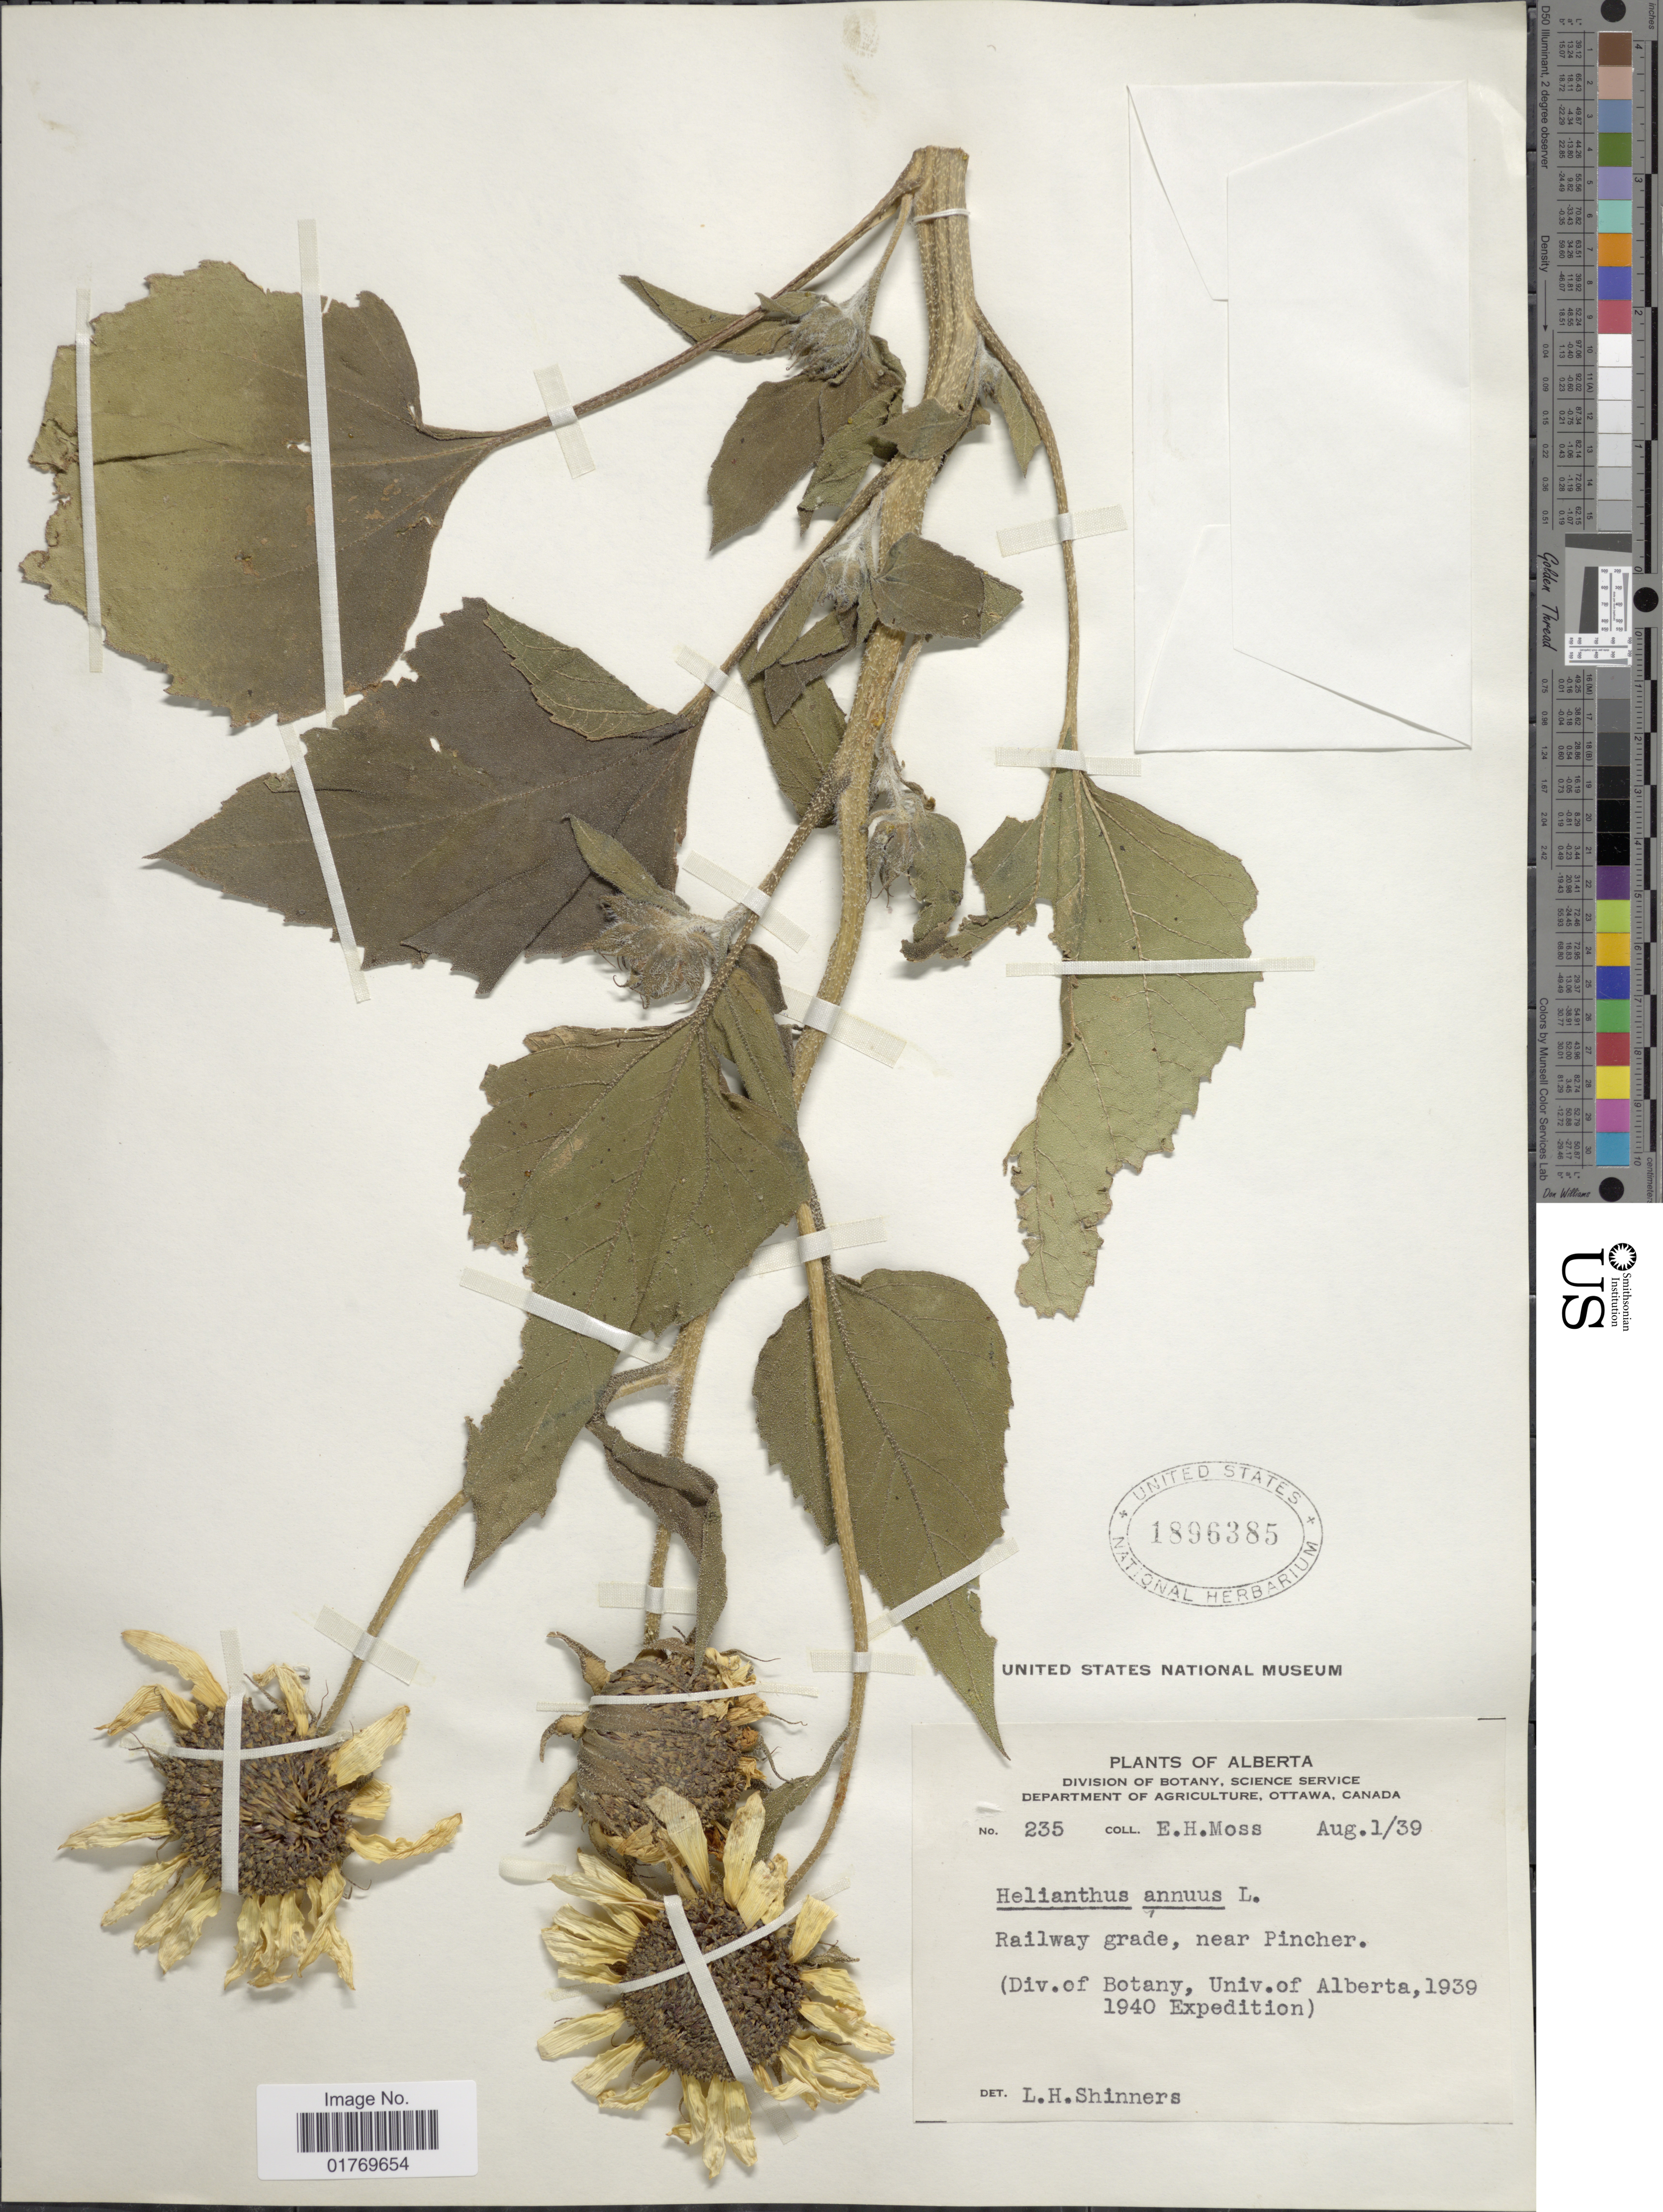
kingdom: Plantae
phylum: Tracheophyta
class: Magnoliopsida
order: Asterales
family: Asteraceae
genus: Helianthus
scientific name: Helianthus annuus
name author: L.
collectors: E. Moss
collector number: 235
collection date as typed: Transcribed d/m/y: 1/8/39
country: Canada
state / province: Alberta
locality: Railway grade, near Pincher (Div. of Botany, Univ. of Alberta, 1939 1940 Expedition)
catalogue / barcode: US 1896385